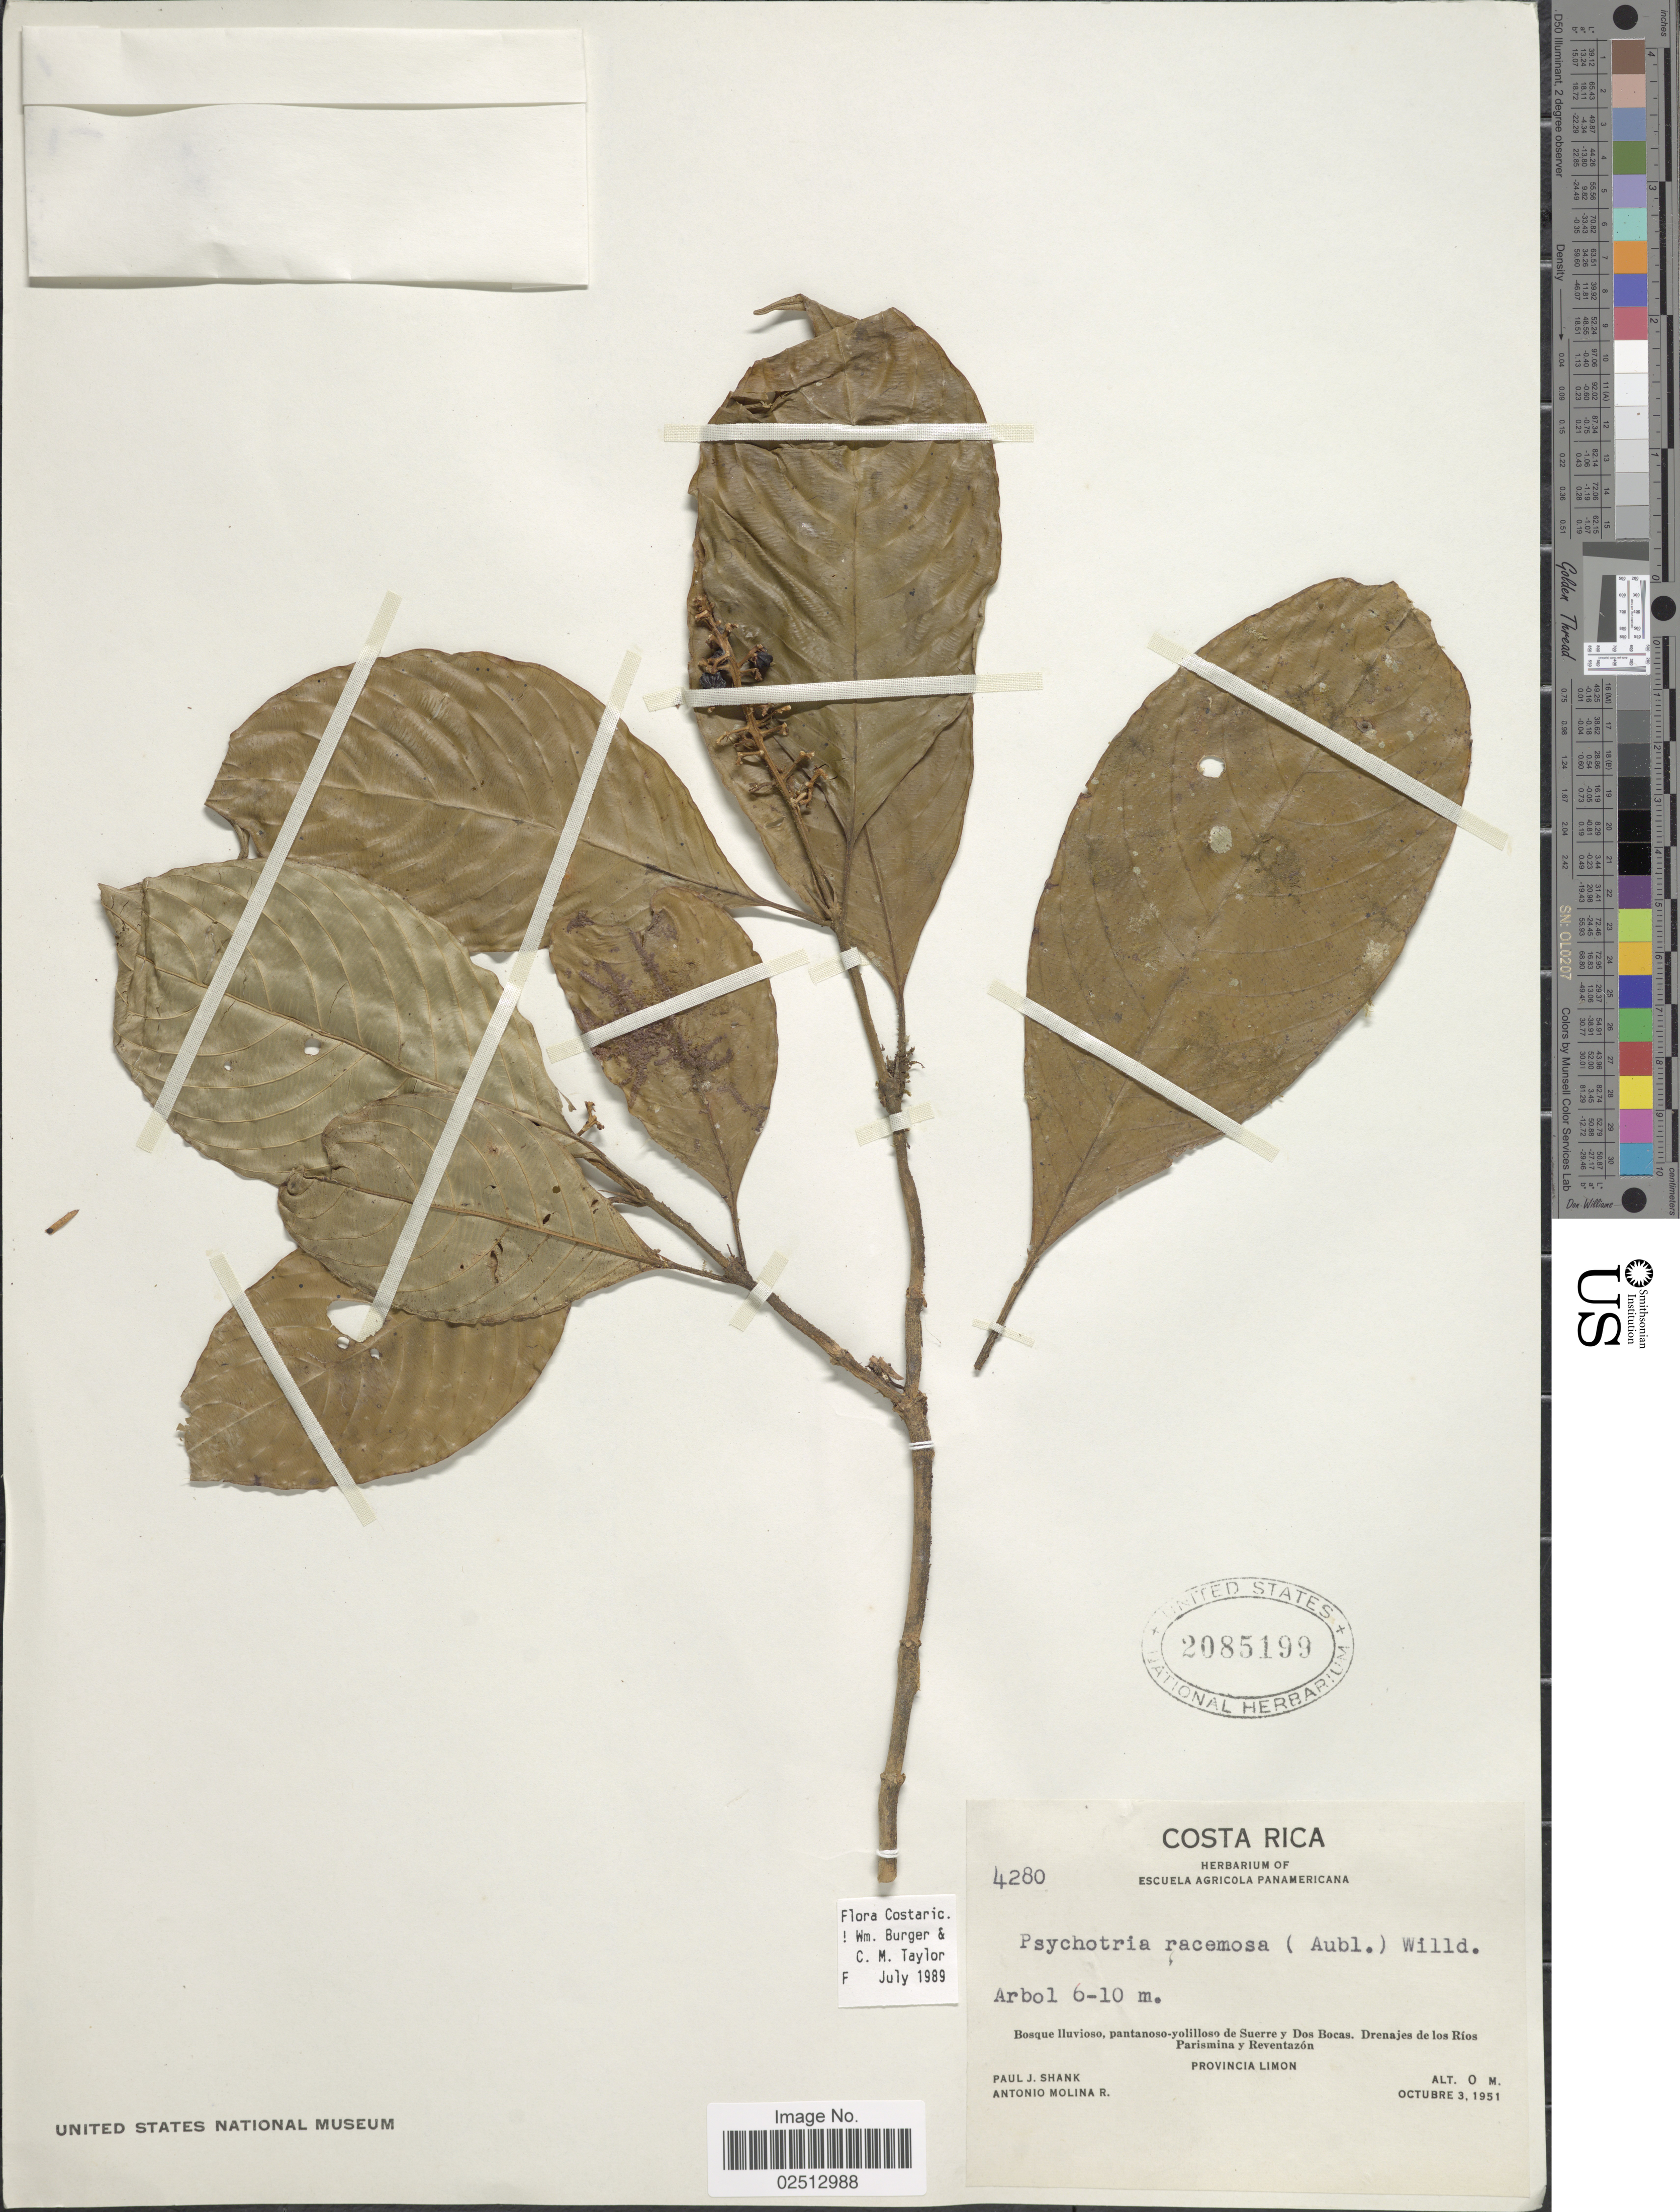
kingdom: Plantae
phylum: Tracheophyta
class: Magnoliopsida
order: Gentianales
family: Rubiaceae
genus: Psychotria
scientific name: Psychotria racemosa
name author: Rich.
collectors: P. J. Shank & A. Molina R.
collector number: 4280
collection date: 1951-10-03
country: Costa Rica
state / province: Limón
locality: Bosque Huvioso, pantanoso-yolilloso de Suerre y Dos Bocas. Drenajes de los Rios Parismina y Reventazon, Provincia Limon.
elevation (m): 0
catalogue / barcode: US 2085199